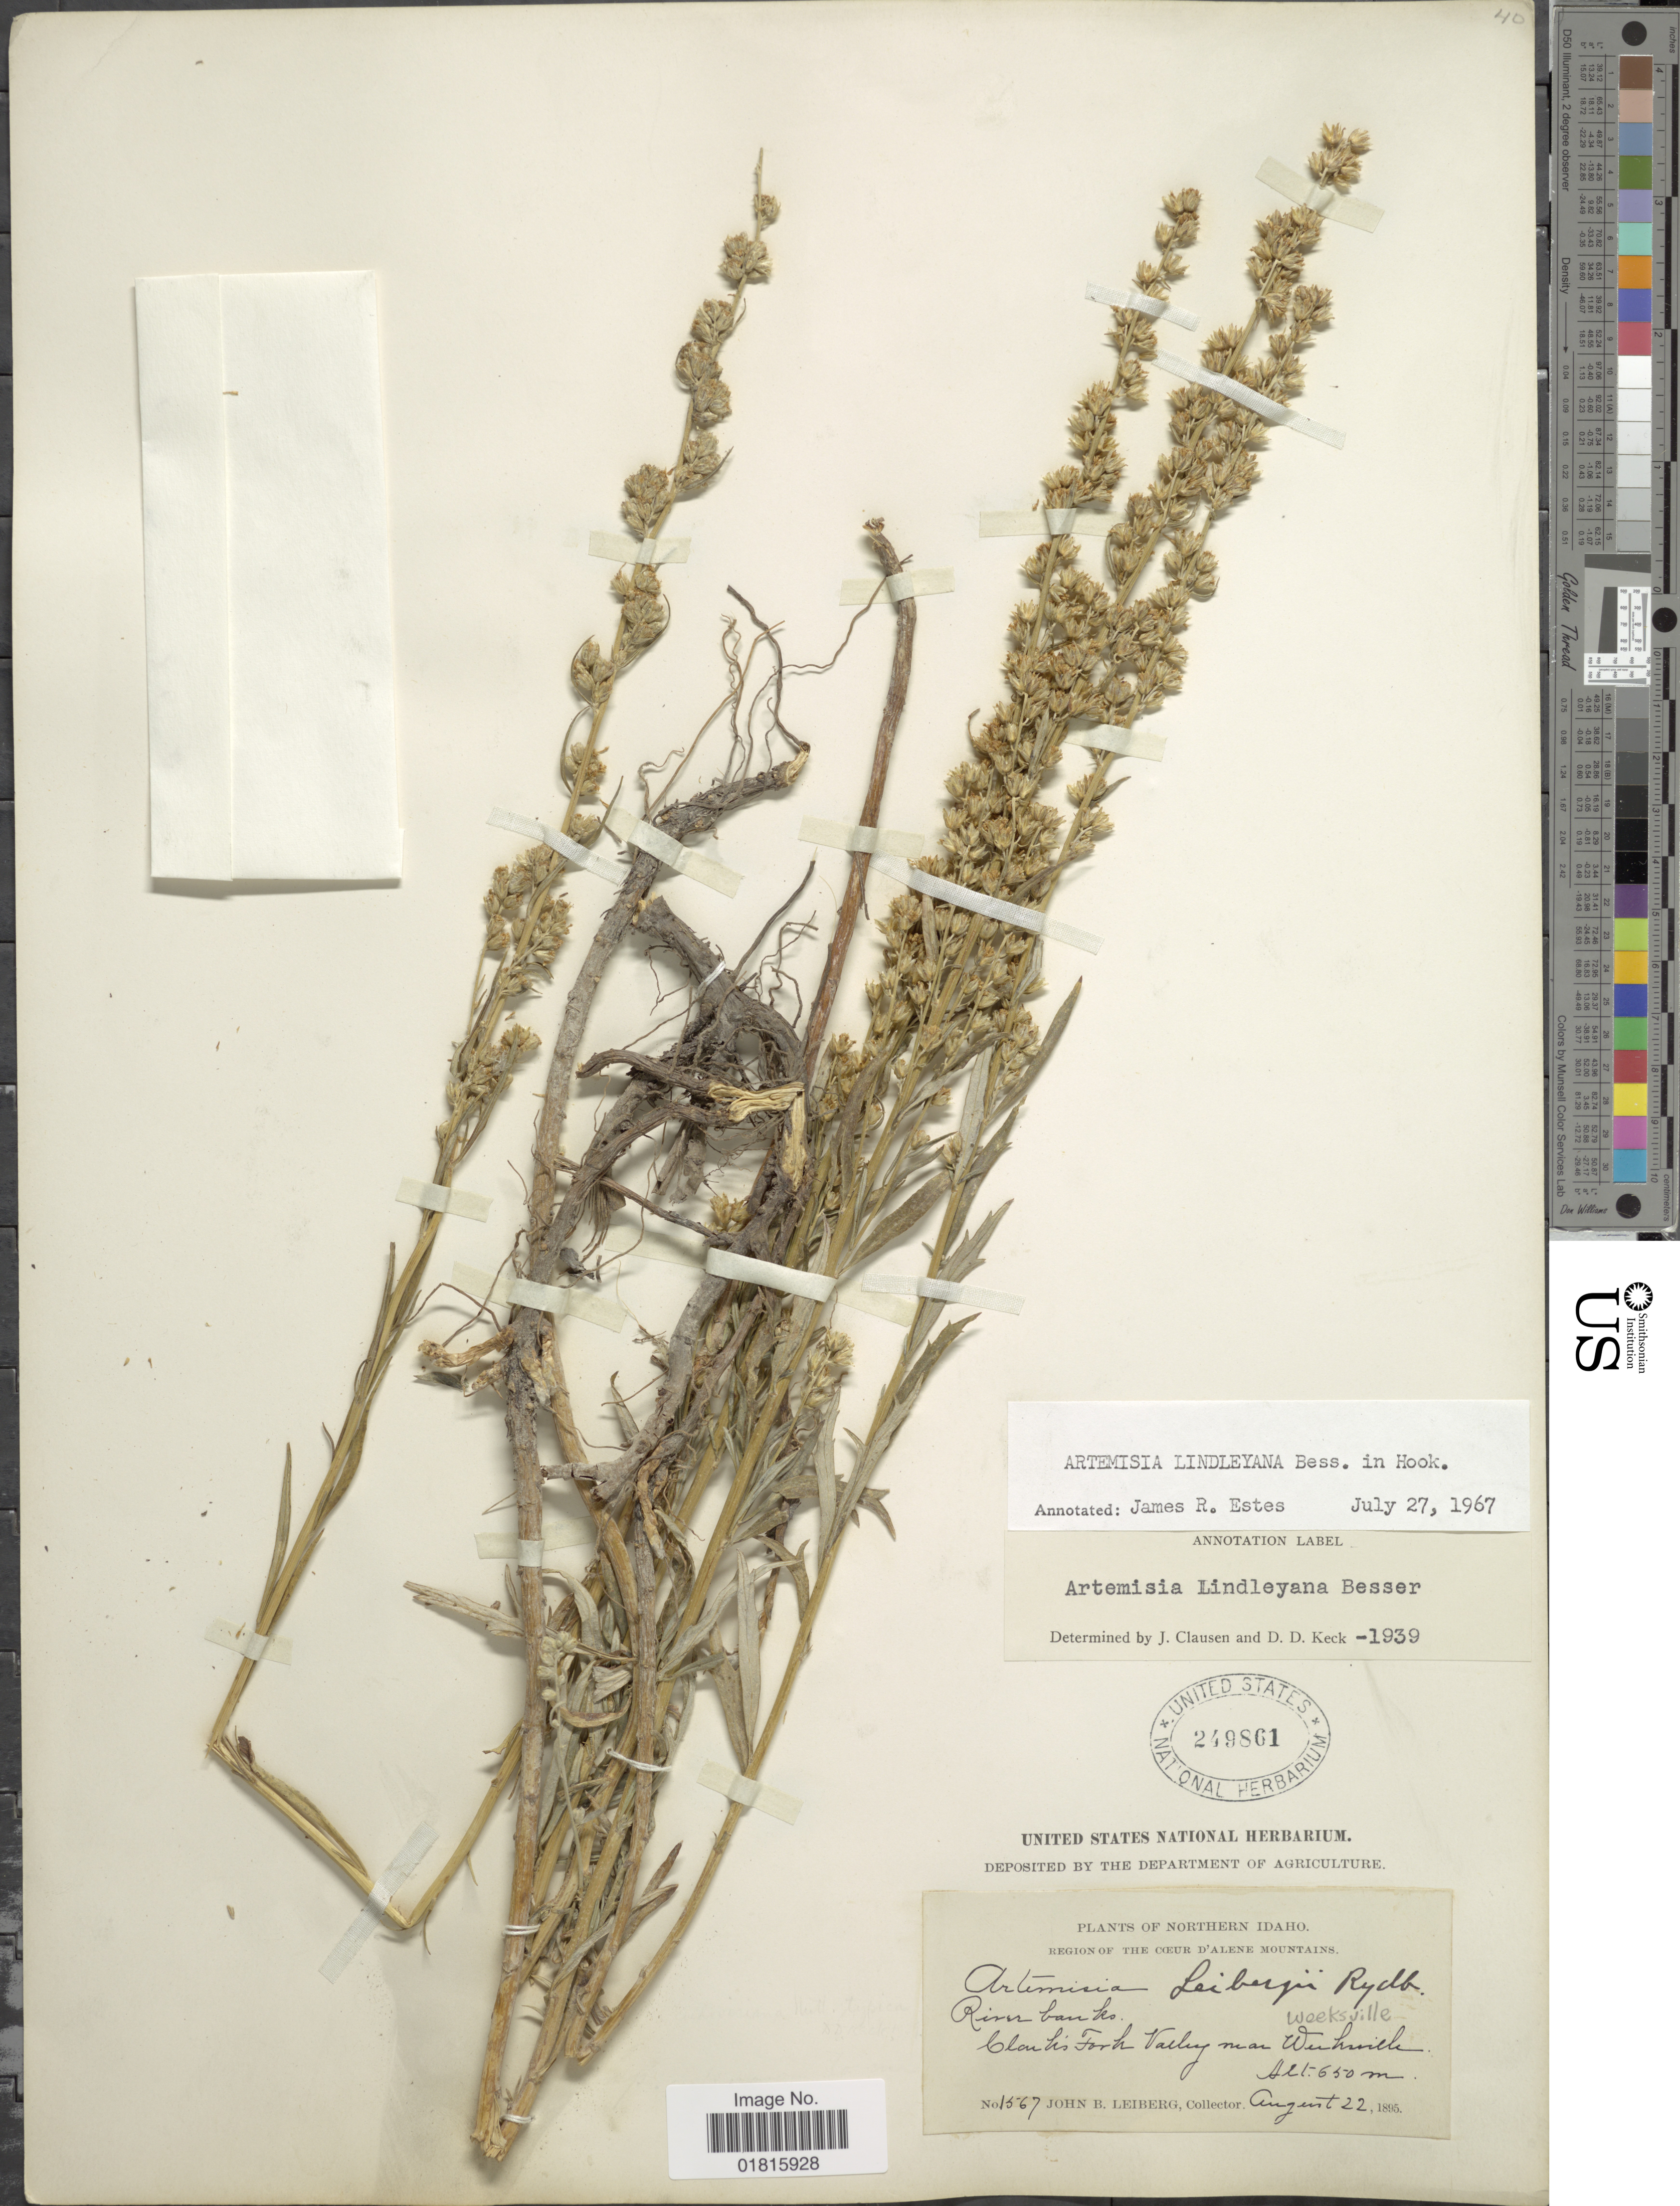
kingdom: Plantae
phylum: Tracheophyta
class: Magnoliopsida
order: Asterales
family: Asteraceae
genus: Artemisia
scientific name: Artemisia lindleyana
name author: Besser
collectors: J. B. Leiberg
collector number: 1567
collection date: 1895-08-22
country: United States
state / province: Idaho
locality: Northern Idaho, Region of The Coeur D'Alene Mountains, River banks, Clark's Fork Valley near Weeksville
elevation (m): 650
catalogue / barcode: US 249861